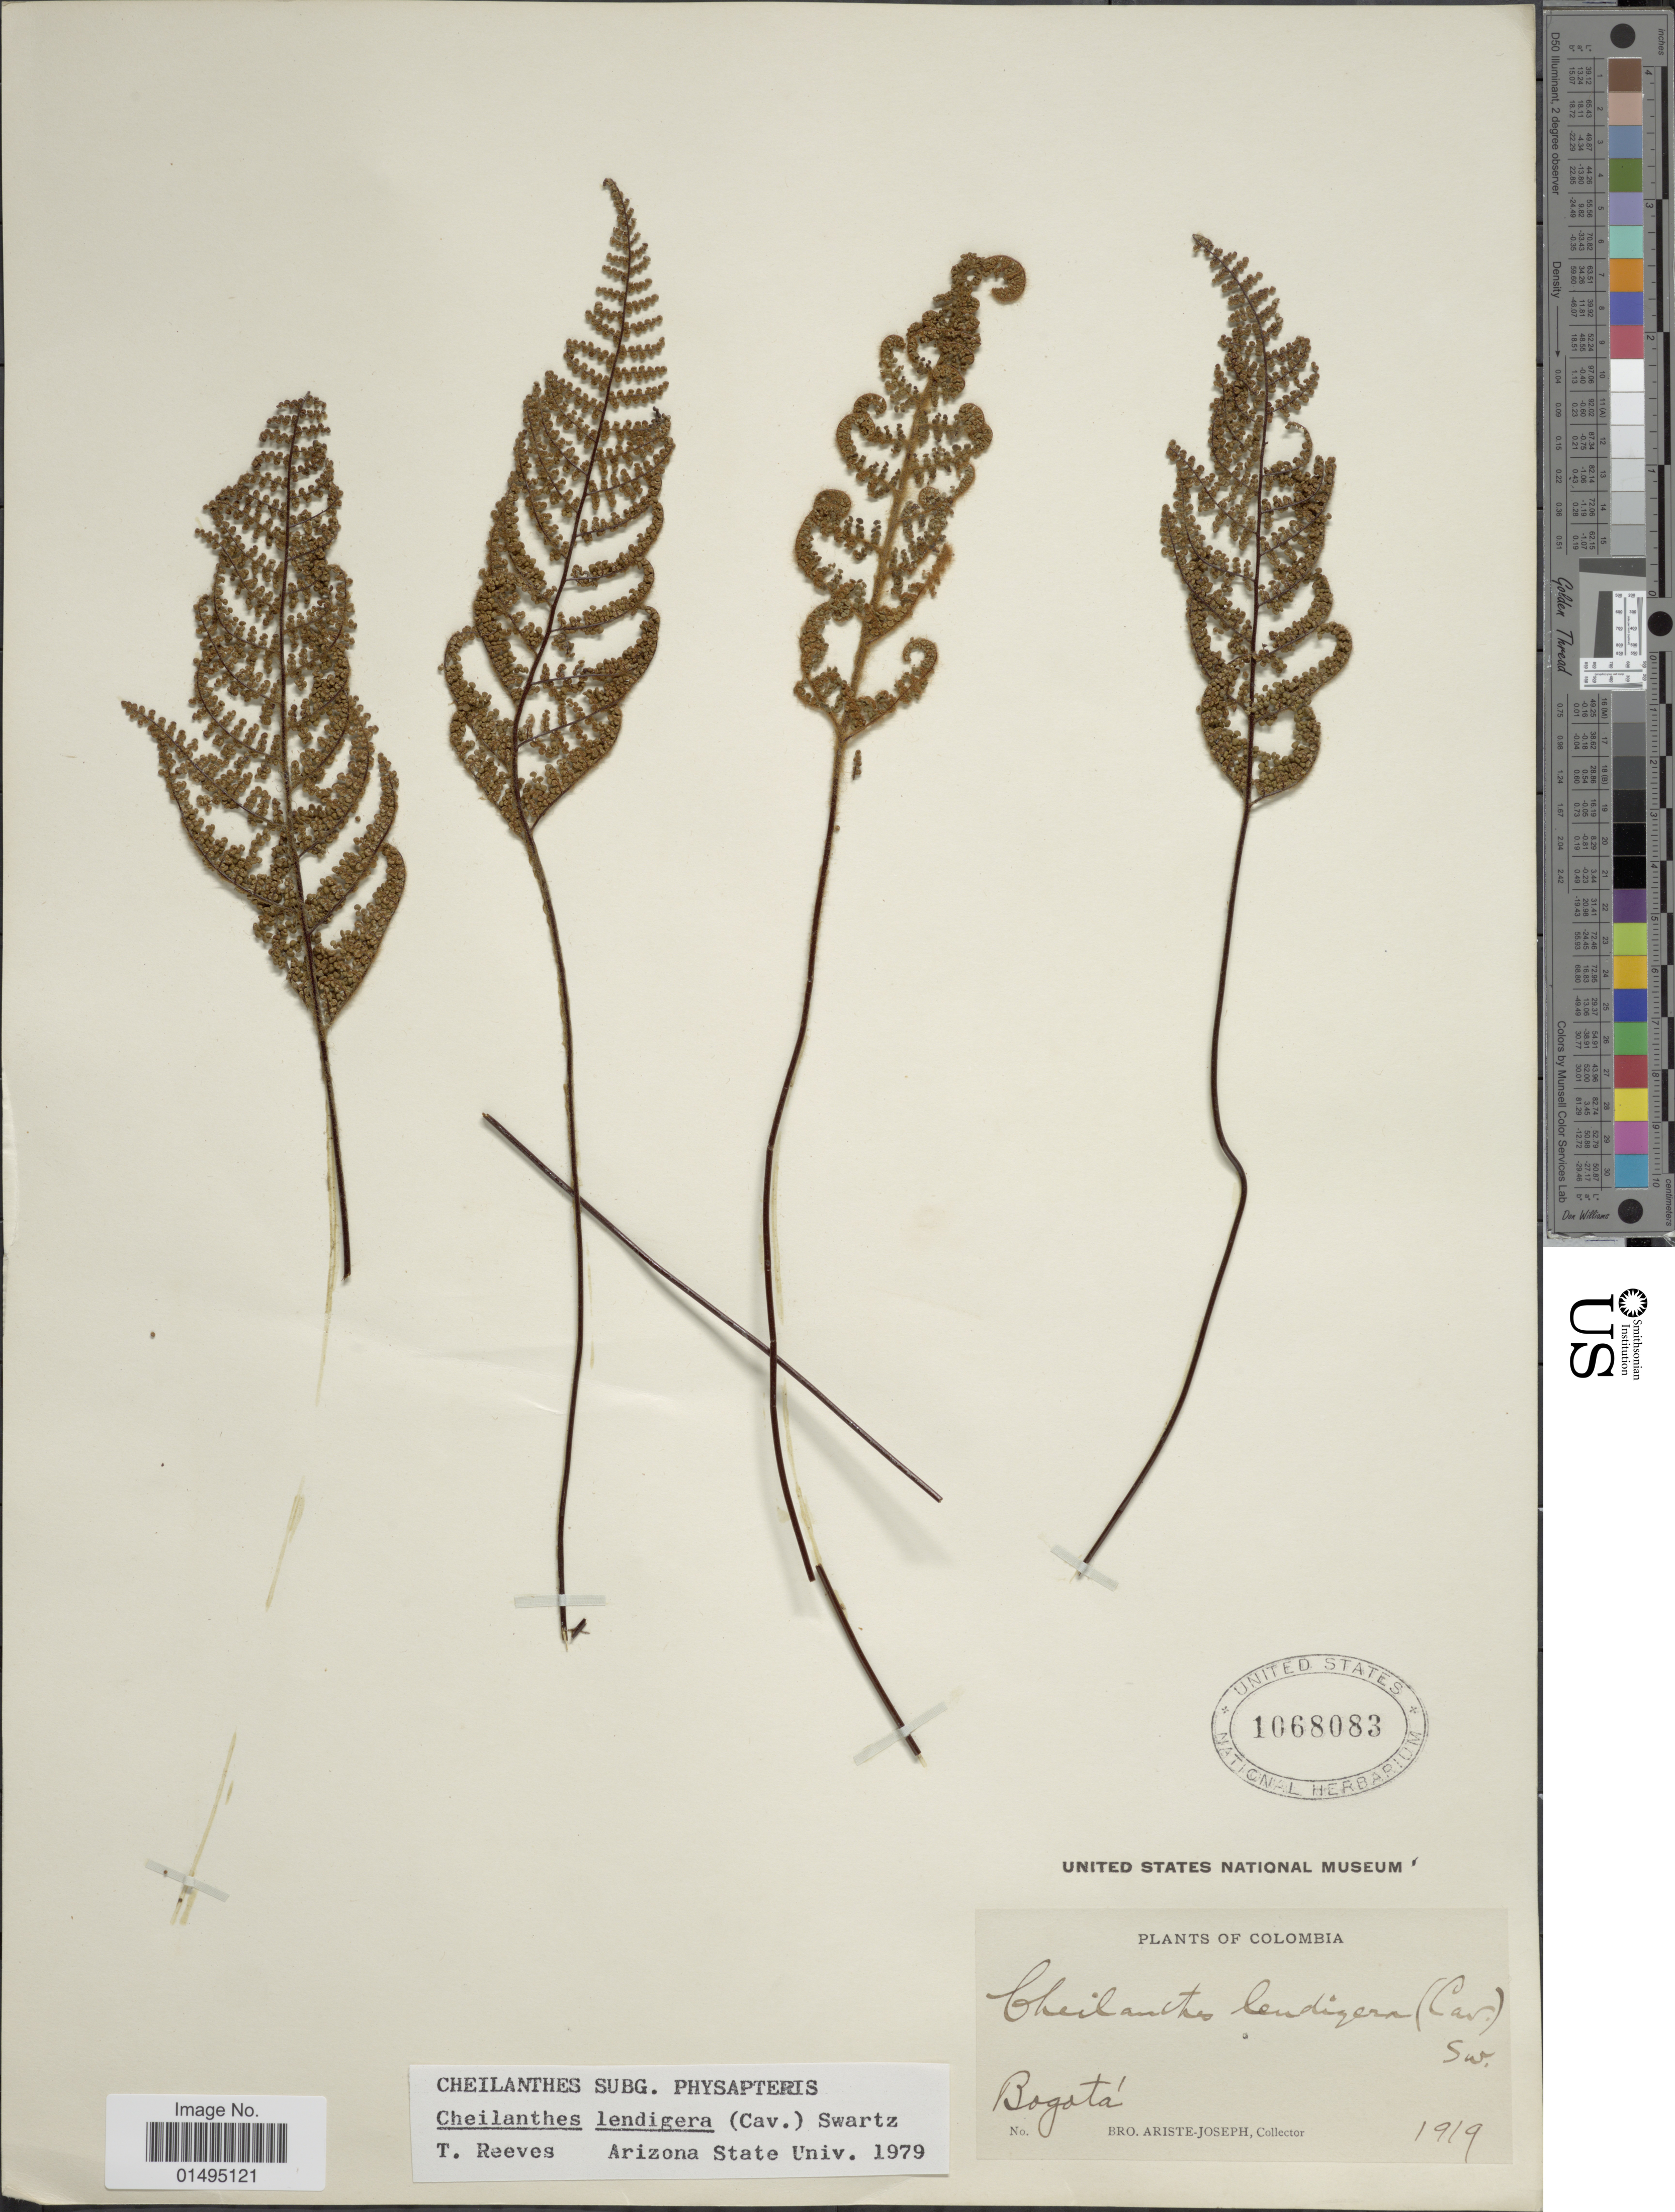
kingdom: Plantae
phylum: Tracheophyta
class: Polypodiopsida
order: Polypodiales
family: Pteridaceae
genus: Myriopteris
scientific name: Myriopteris lendigera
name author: (Cav.) J. Sm.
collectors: Bro. Ariste-Joseph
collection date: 1919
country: Colombia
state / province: Bogota D.C.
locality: Bogota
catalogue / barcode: US 1068083